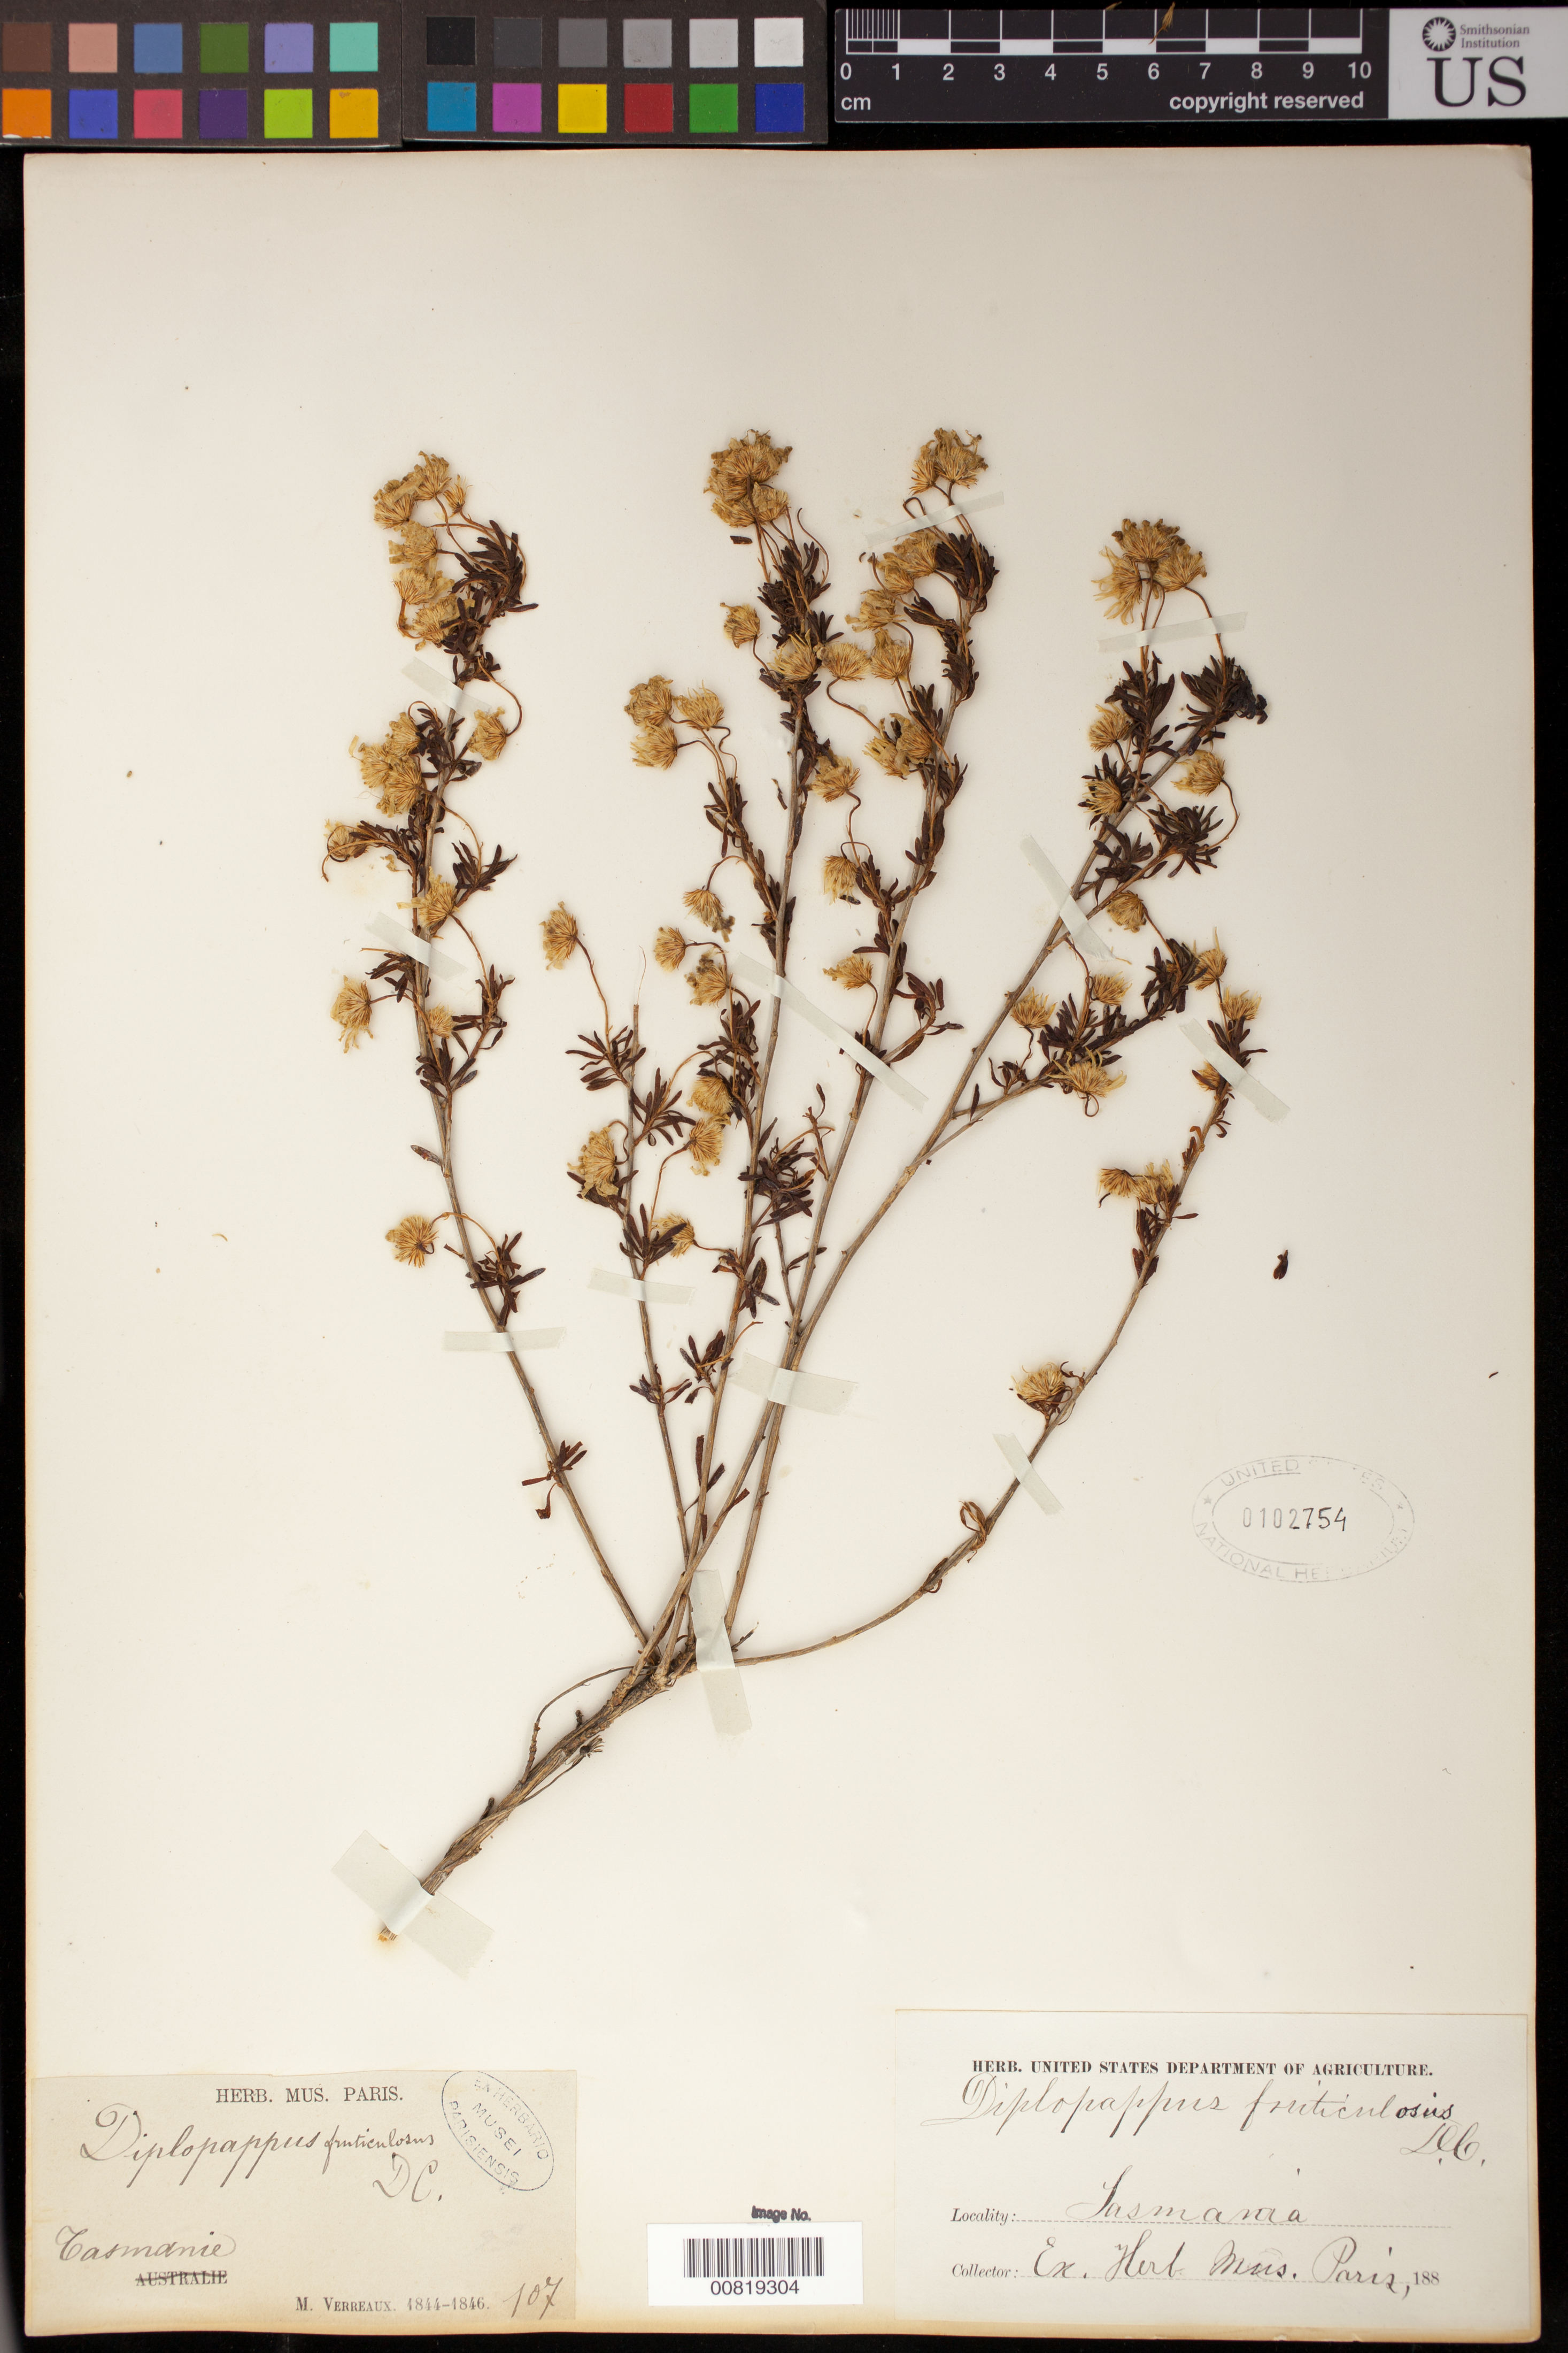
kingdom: Plantae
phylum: Tracheophyta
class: Magnoliopsida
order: Asterales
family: Asteraceae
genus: Felicia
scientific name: Felicia fruticosa subsp. fruticosa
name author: (L.) G. Nicholson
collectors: M. Verreaux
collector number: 107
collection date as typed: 1844-1846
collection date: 1844/1846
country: Australia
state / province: Tasmania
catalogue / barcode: US 102754